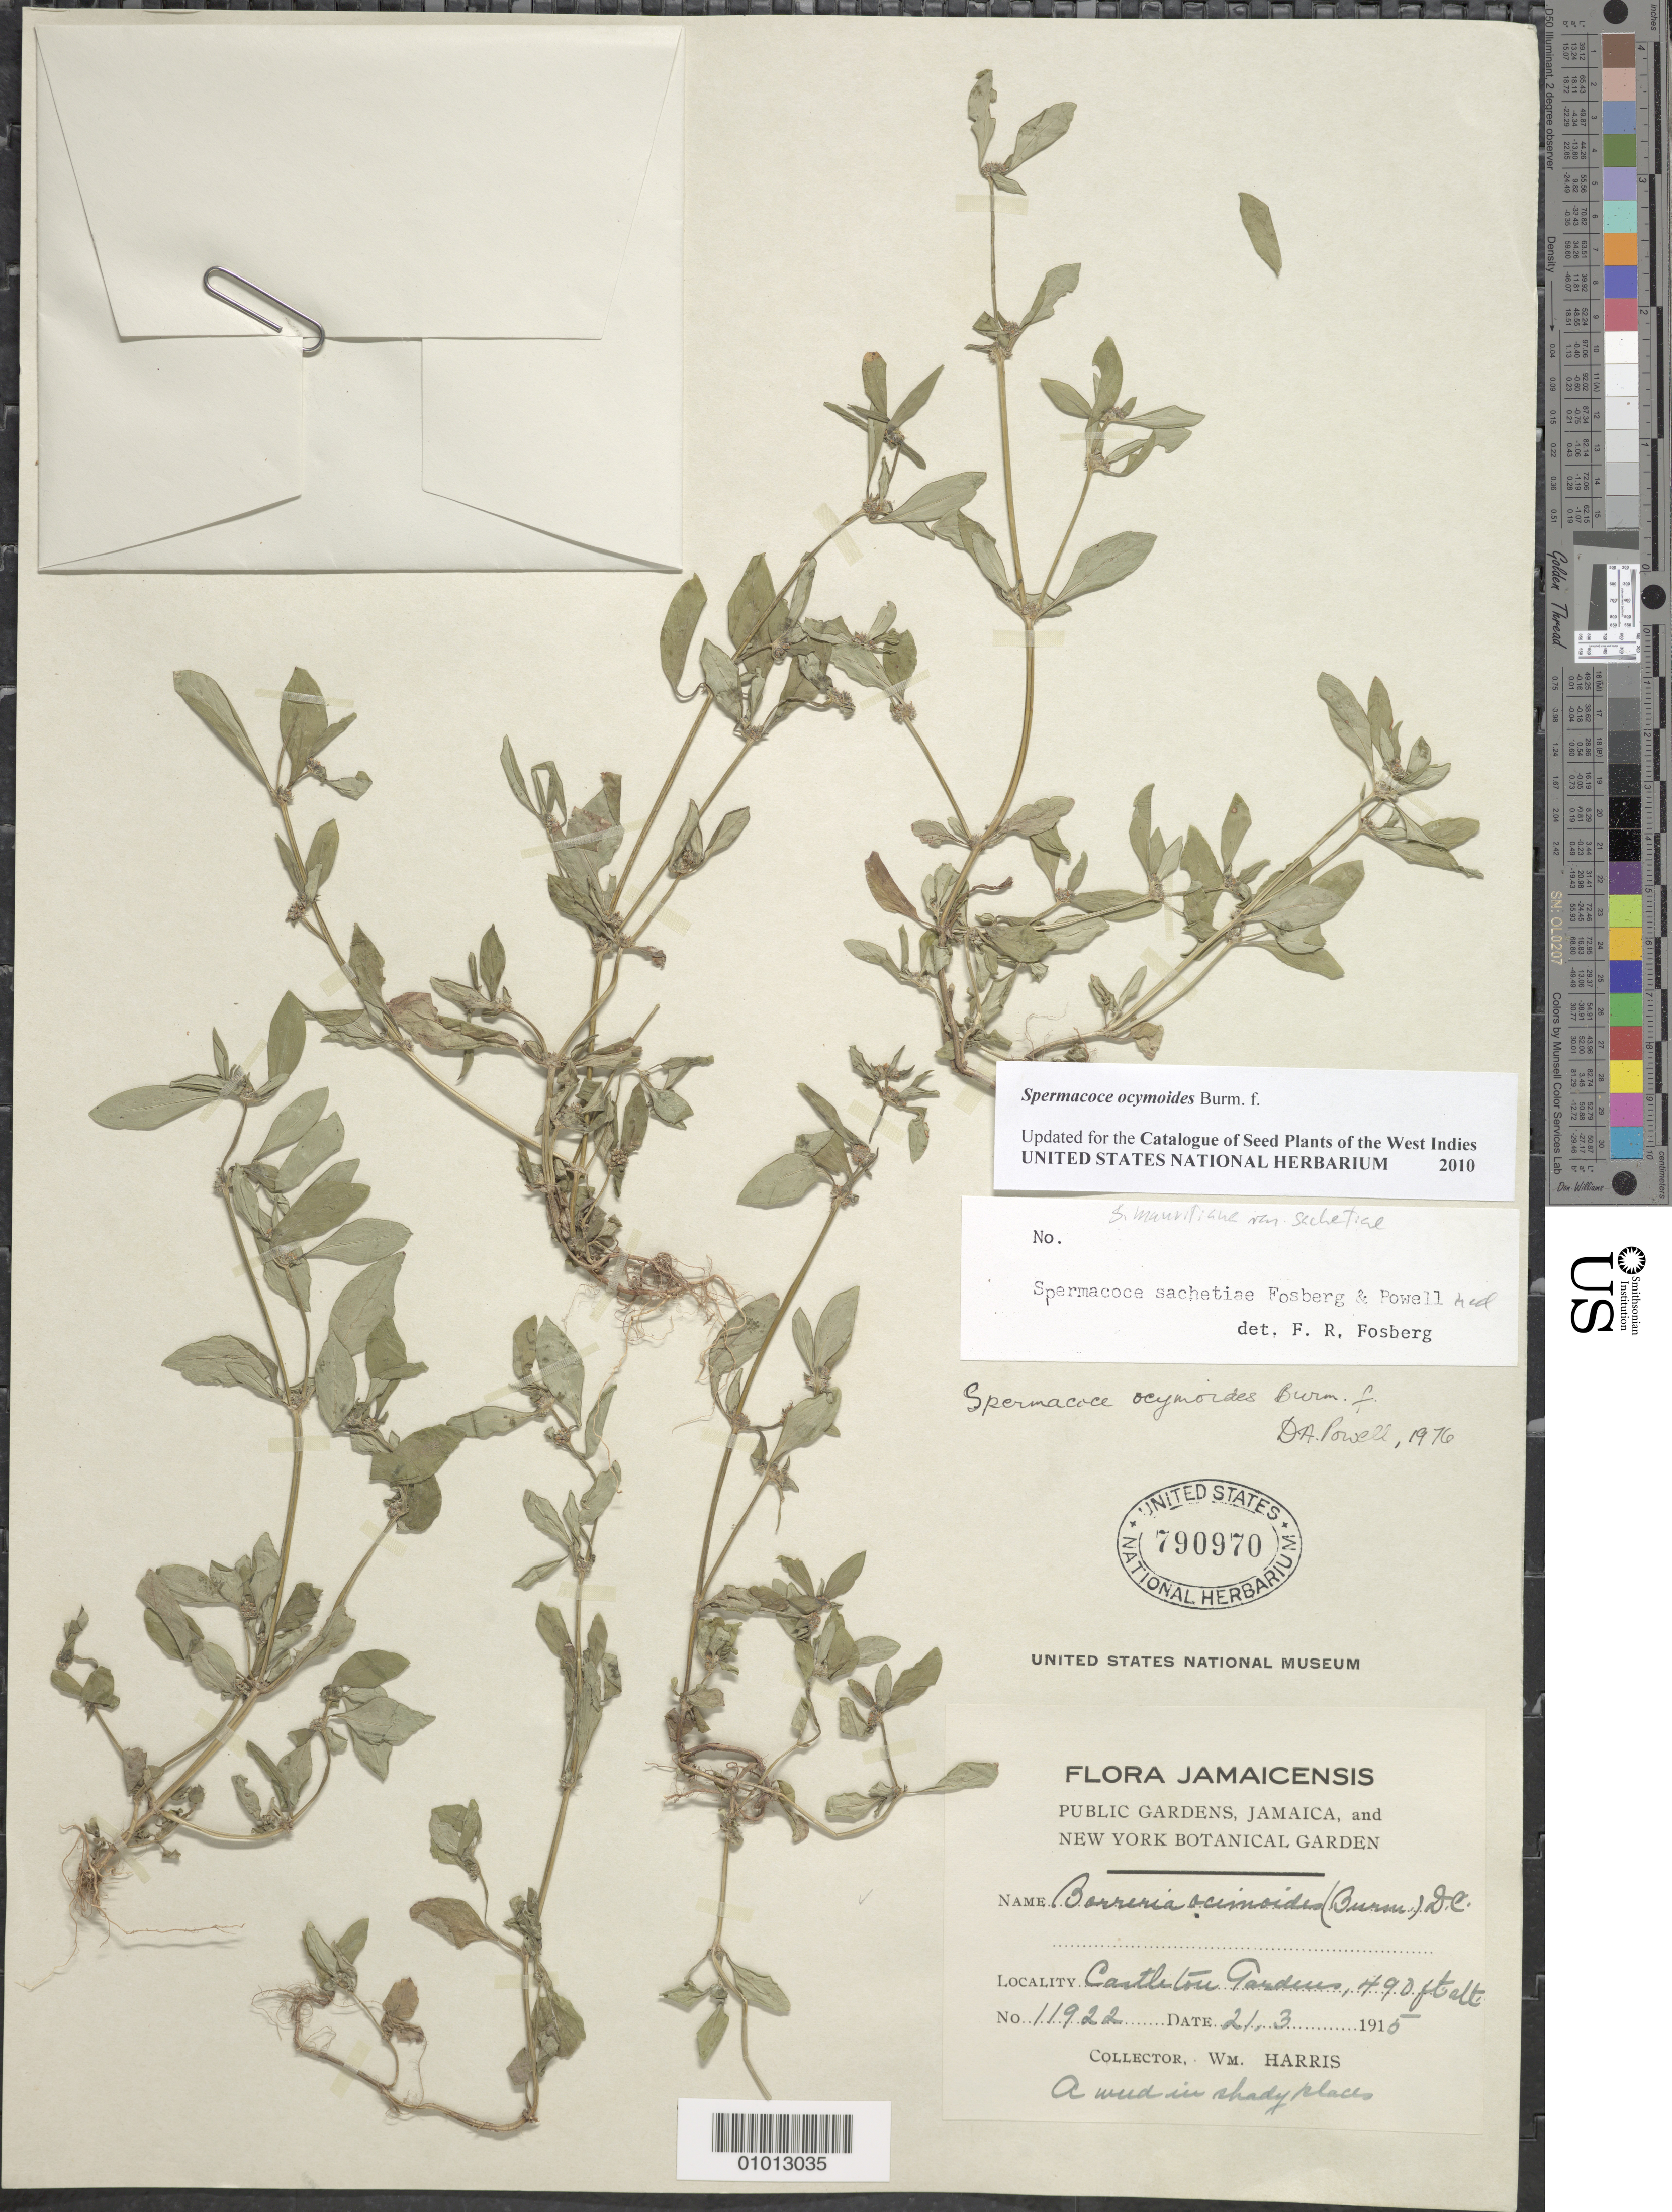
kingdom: Plantae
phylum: Tracheophyta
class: Magnoliopsida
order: Gentianales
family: Rubiaceae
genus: Spermacoce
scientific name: Spermacoce ocymoides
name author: Burm. f.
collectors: W. Harris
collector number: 11922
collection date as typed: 21 Mar 1915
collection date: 1915-03-21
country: Jamaica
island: Jamaica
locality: Castleton Gardens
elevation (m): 149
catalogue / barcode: US 790970